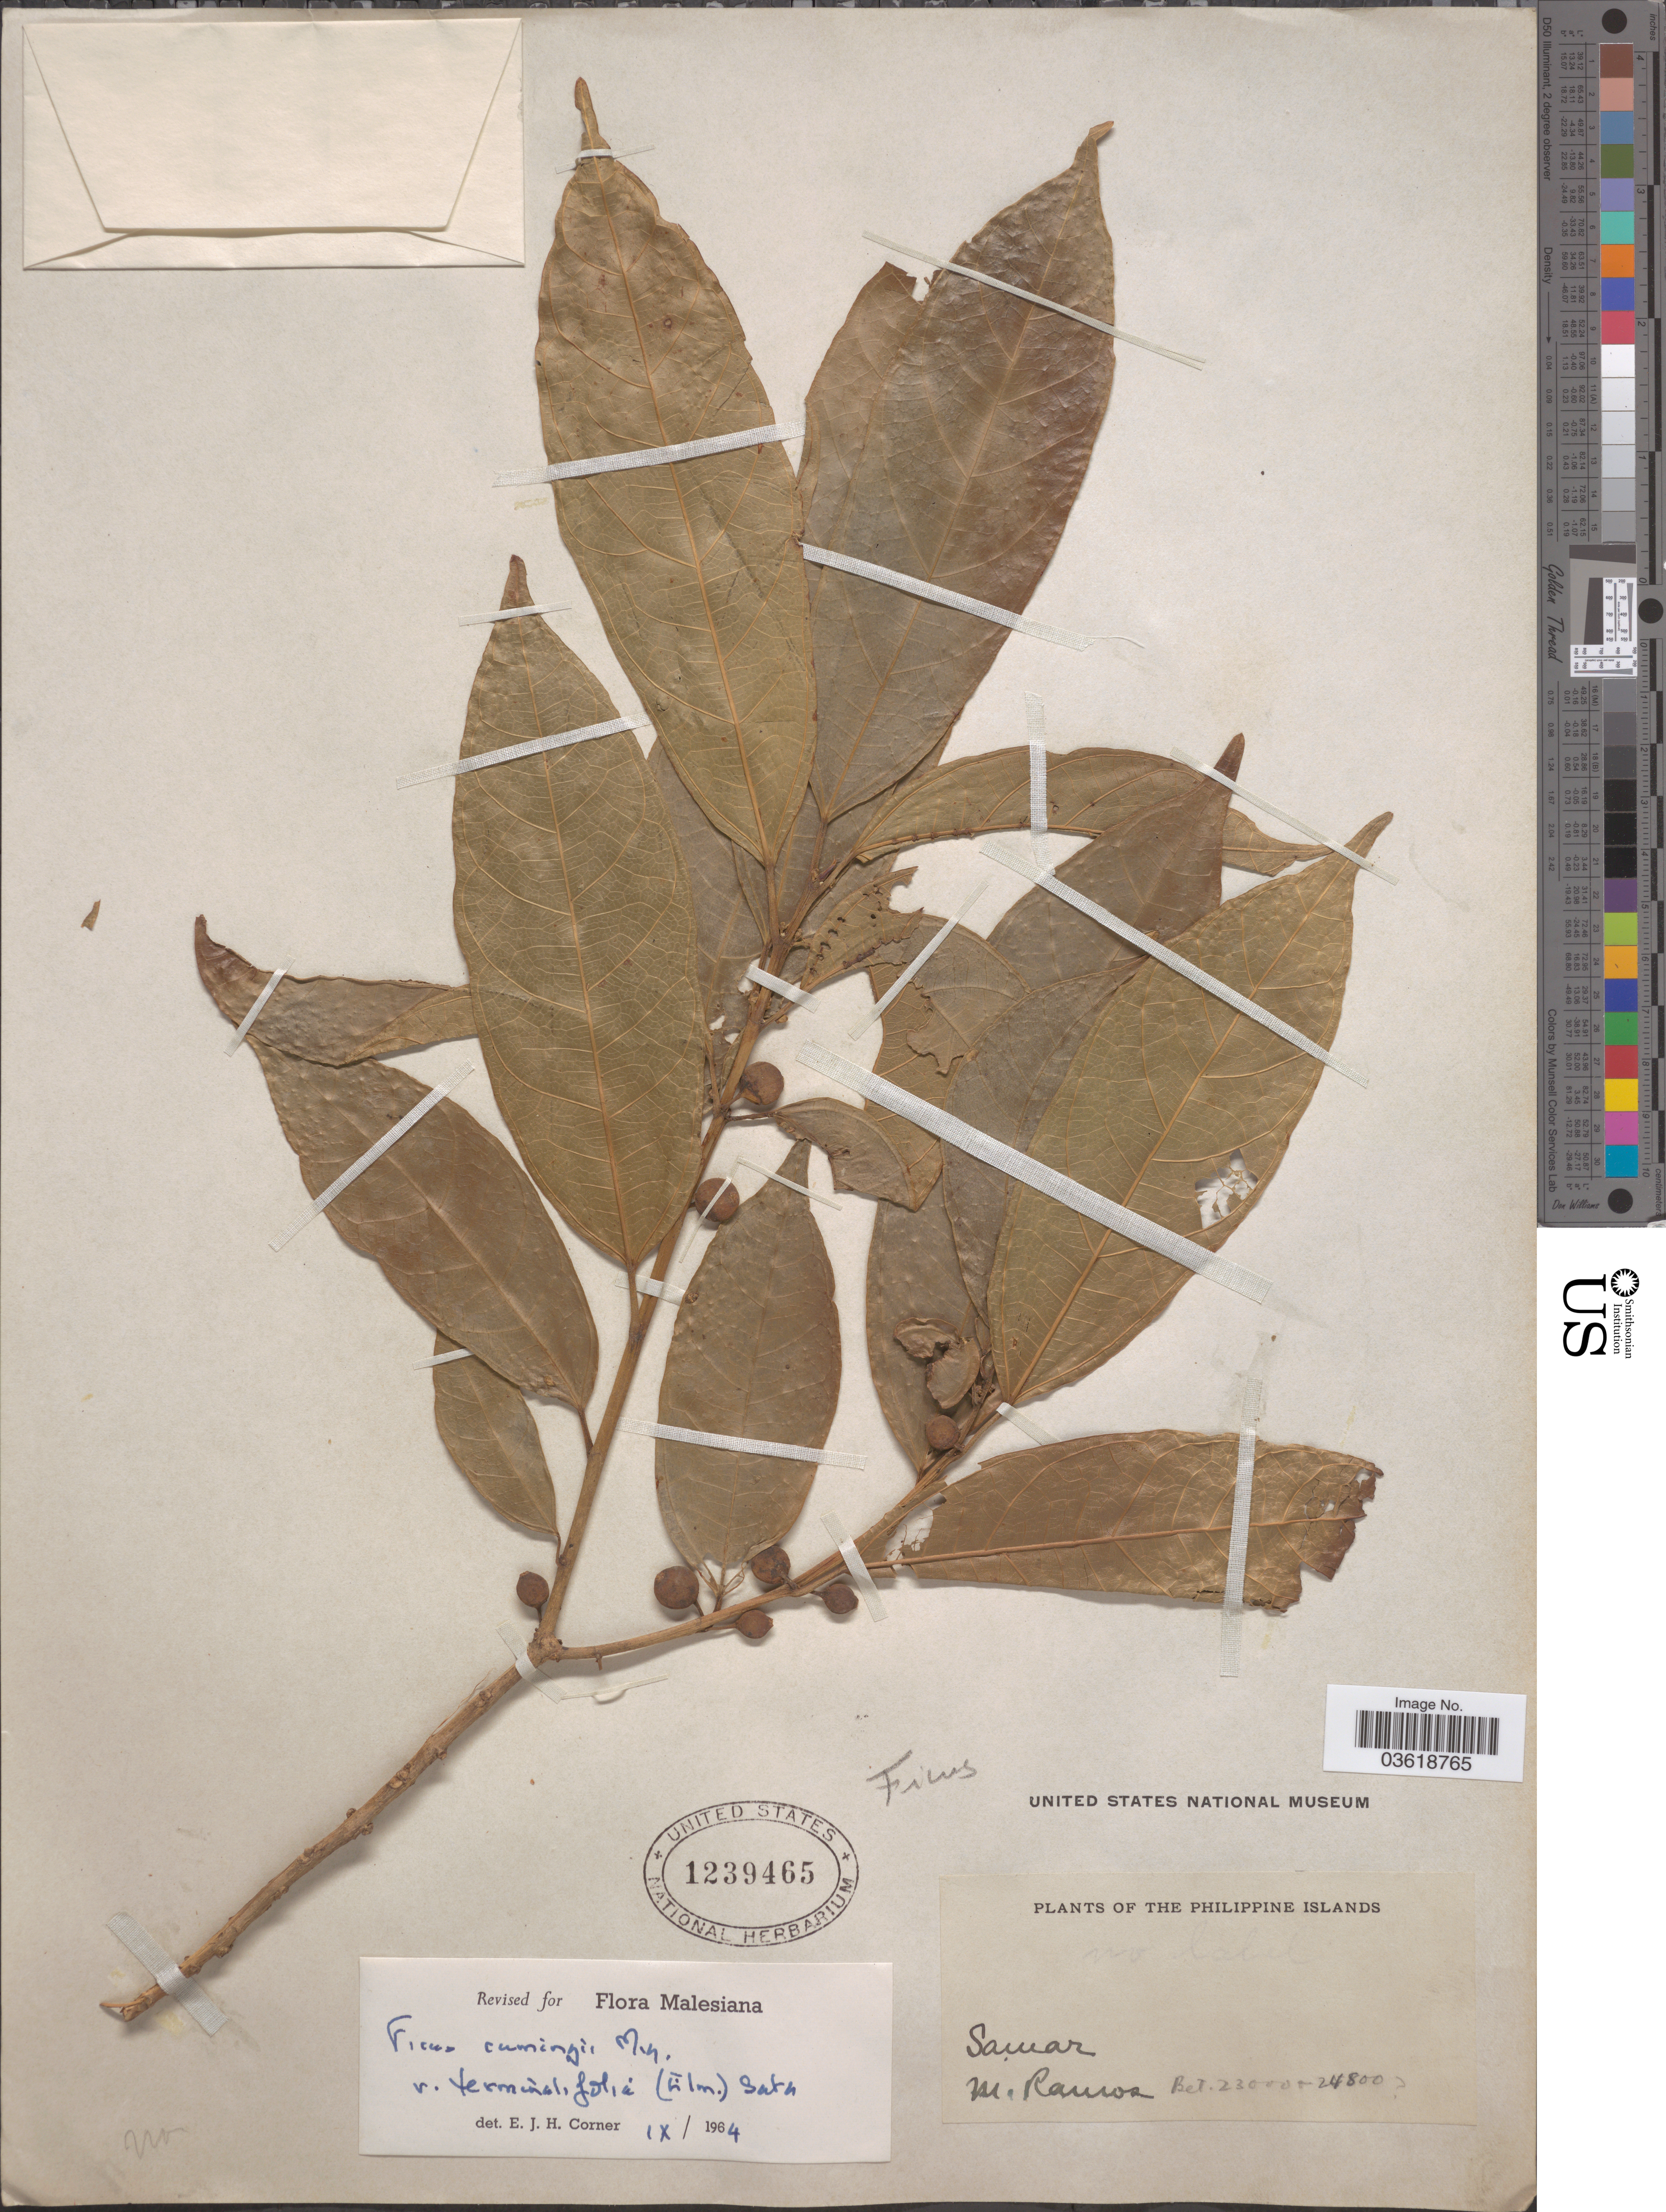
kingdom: Plantae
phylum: Tracheophyta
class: Magnoliopsida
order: Rosales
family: Moraceae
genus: Ficus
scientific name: Ficus cumingii var. terminalifolia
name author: (Elmer) Sata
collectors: M. Ramos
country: Philippines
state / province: Eastern Visayas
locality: Philippine Islands. Samar.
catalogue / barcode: US 1239465